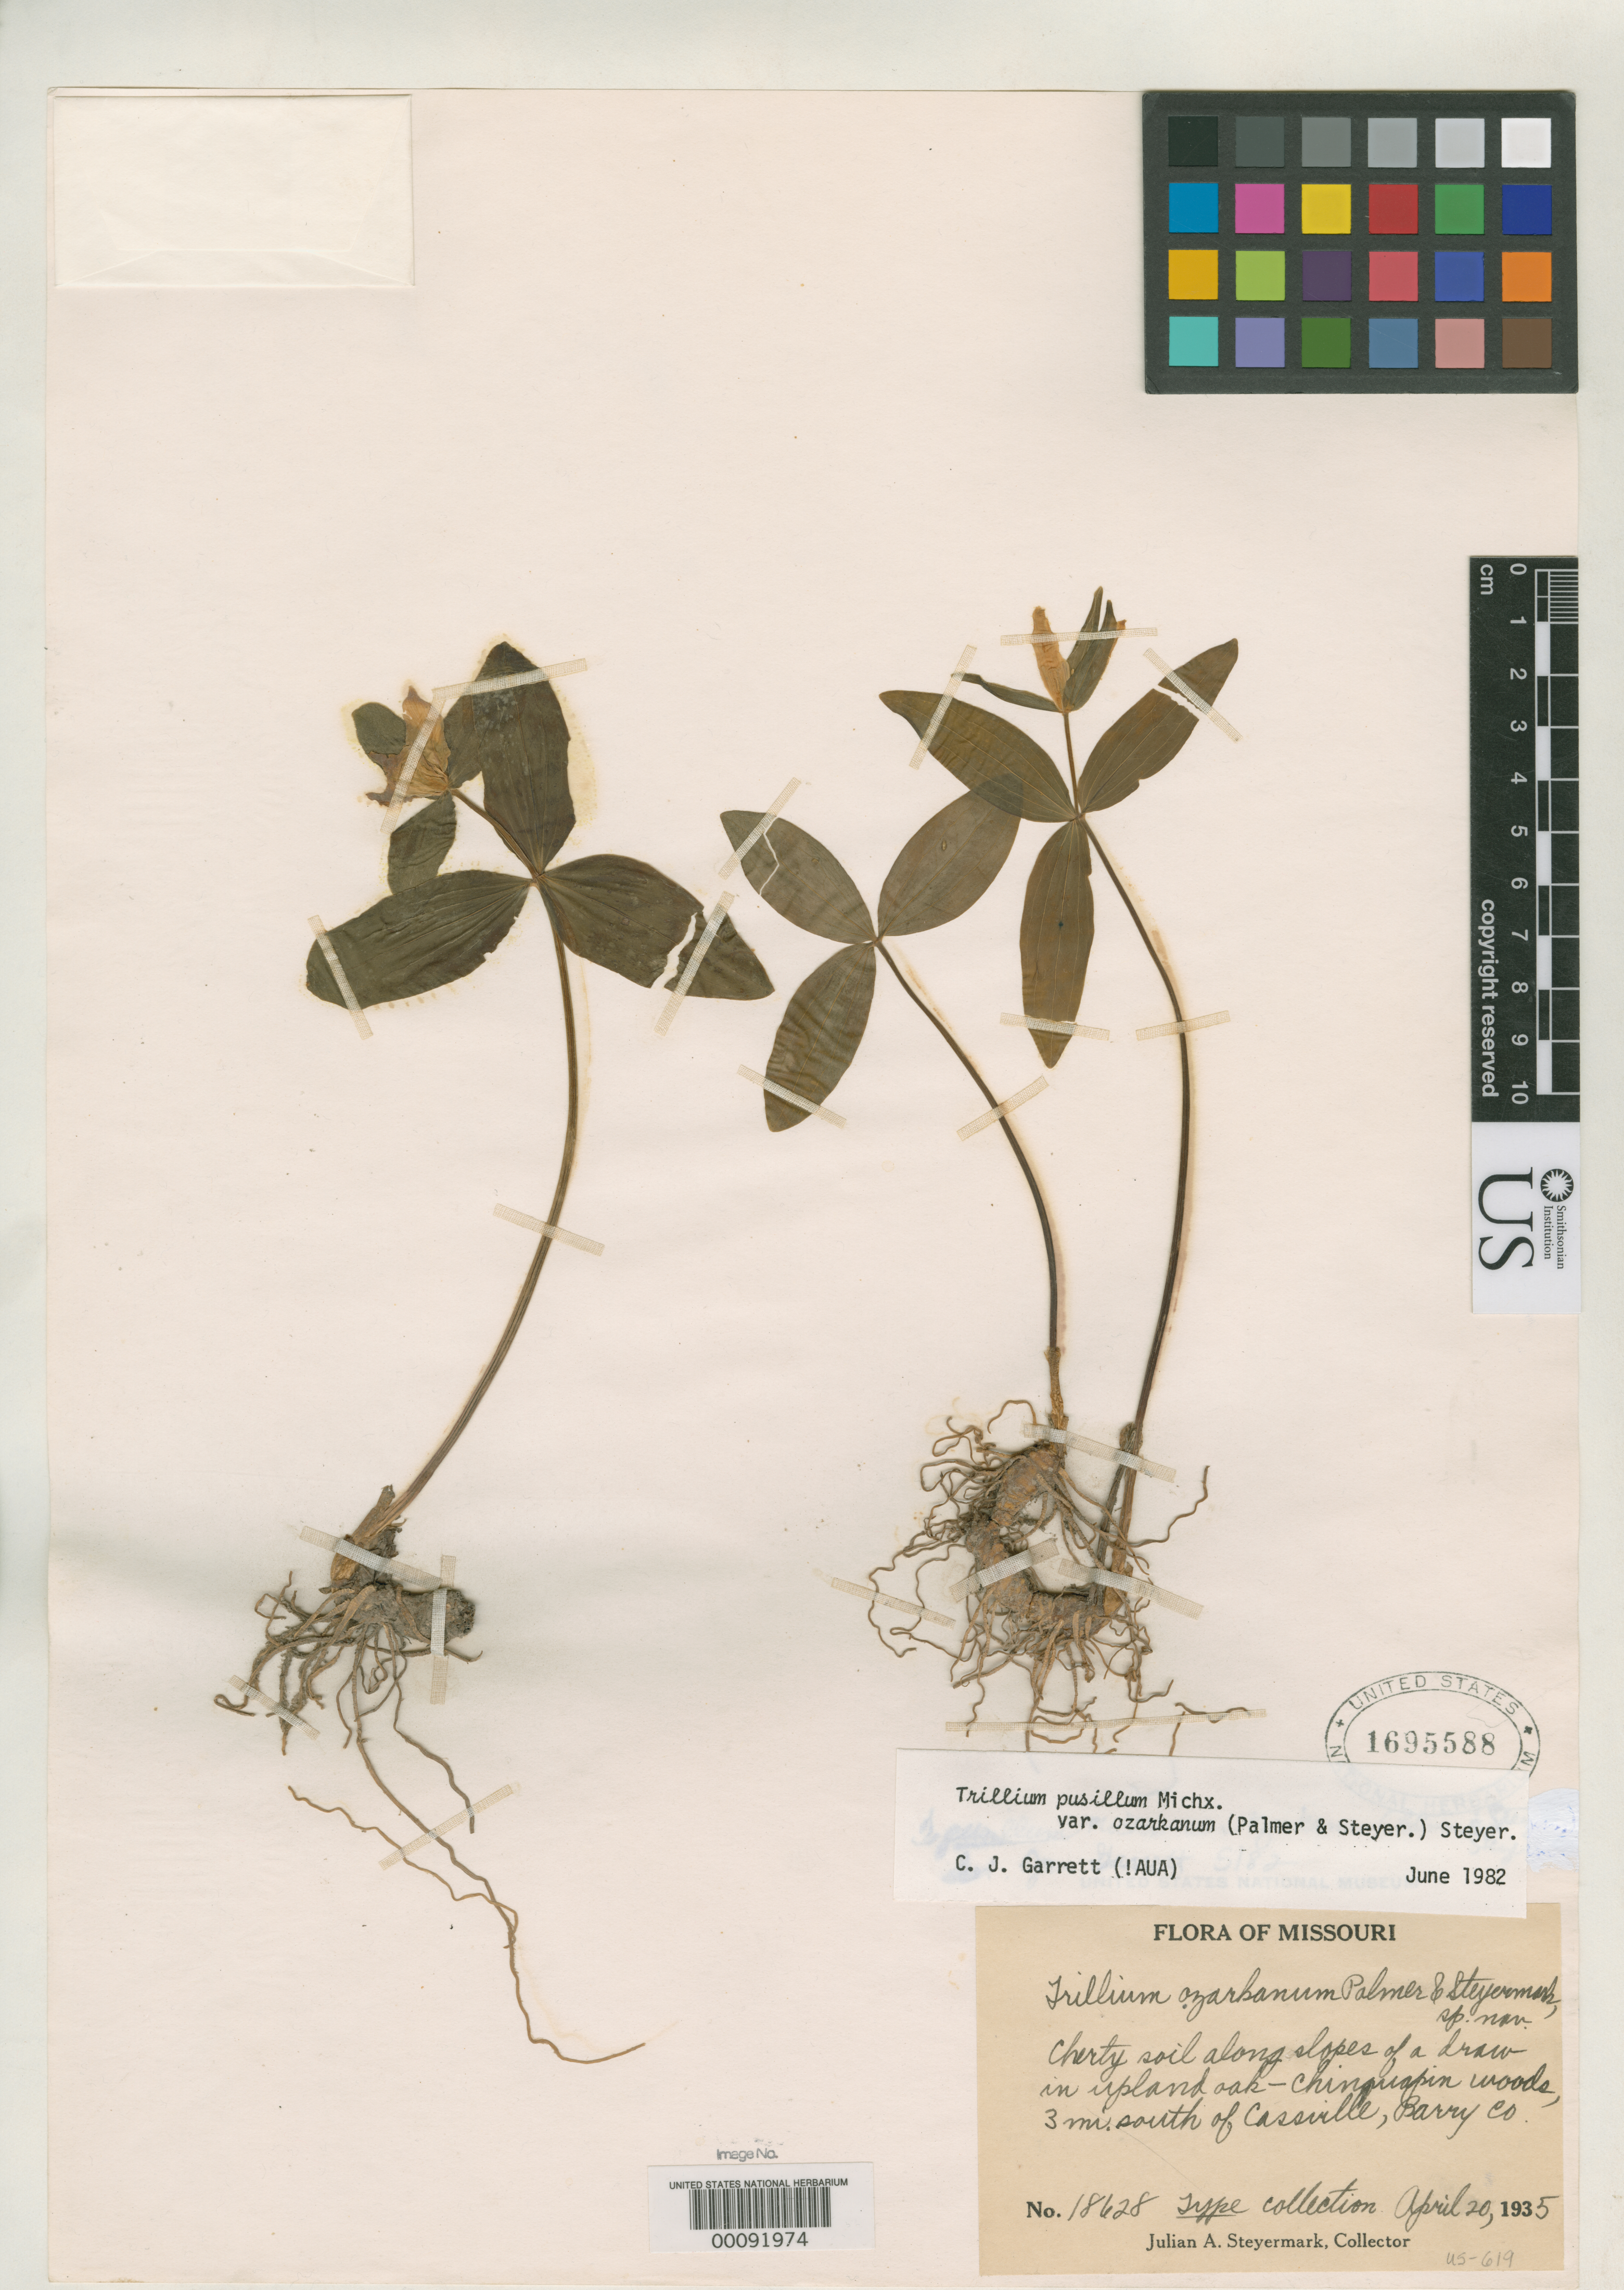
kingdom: Plantae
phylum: Tracheophyta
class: Liliopsida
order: Liliales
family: Melanthiaceae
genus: Trillium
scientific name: Trillium ozarkanum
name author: Palmer & Steyerm.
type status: Isotype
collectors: J. Steyermark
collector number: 18628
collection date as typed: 20 Apr 1935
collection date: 1935-04-20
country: United States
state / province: Missouri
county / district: Barry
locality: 3 mi S of Cassville.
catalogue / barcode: US 1695588